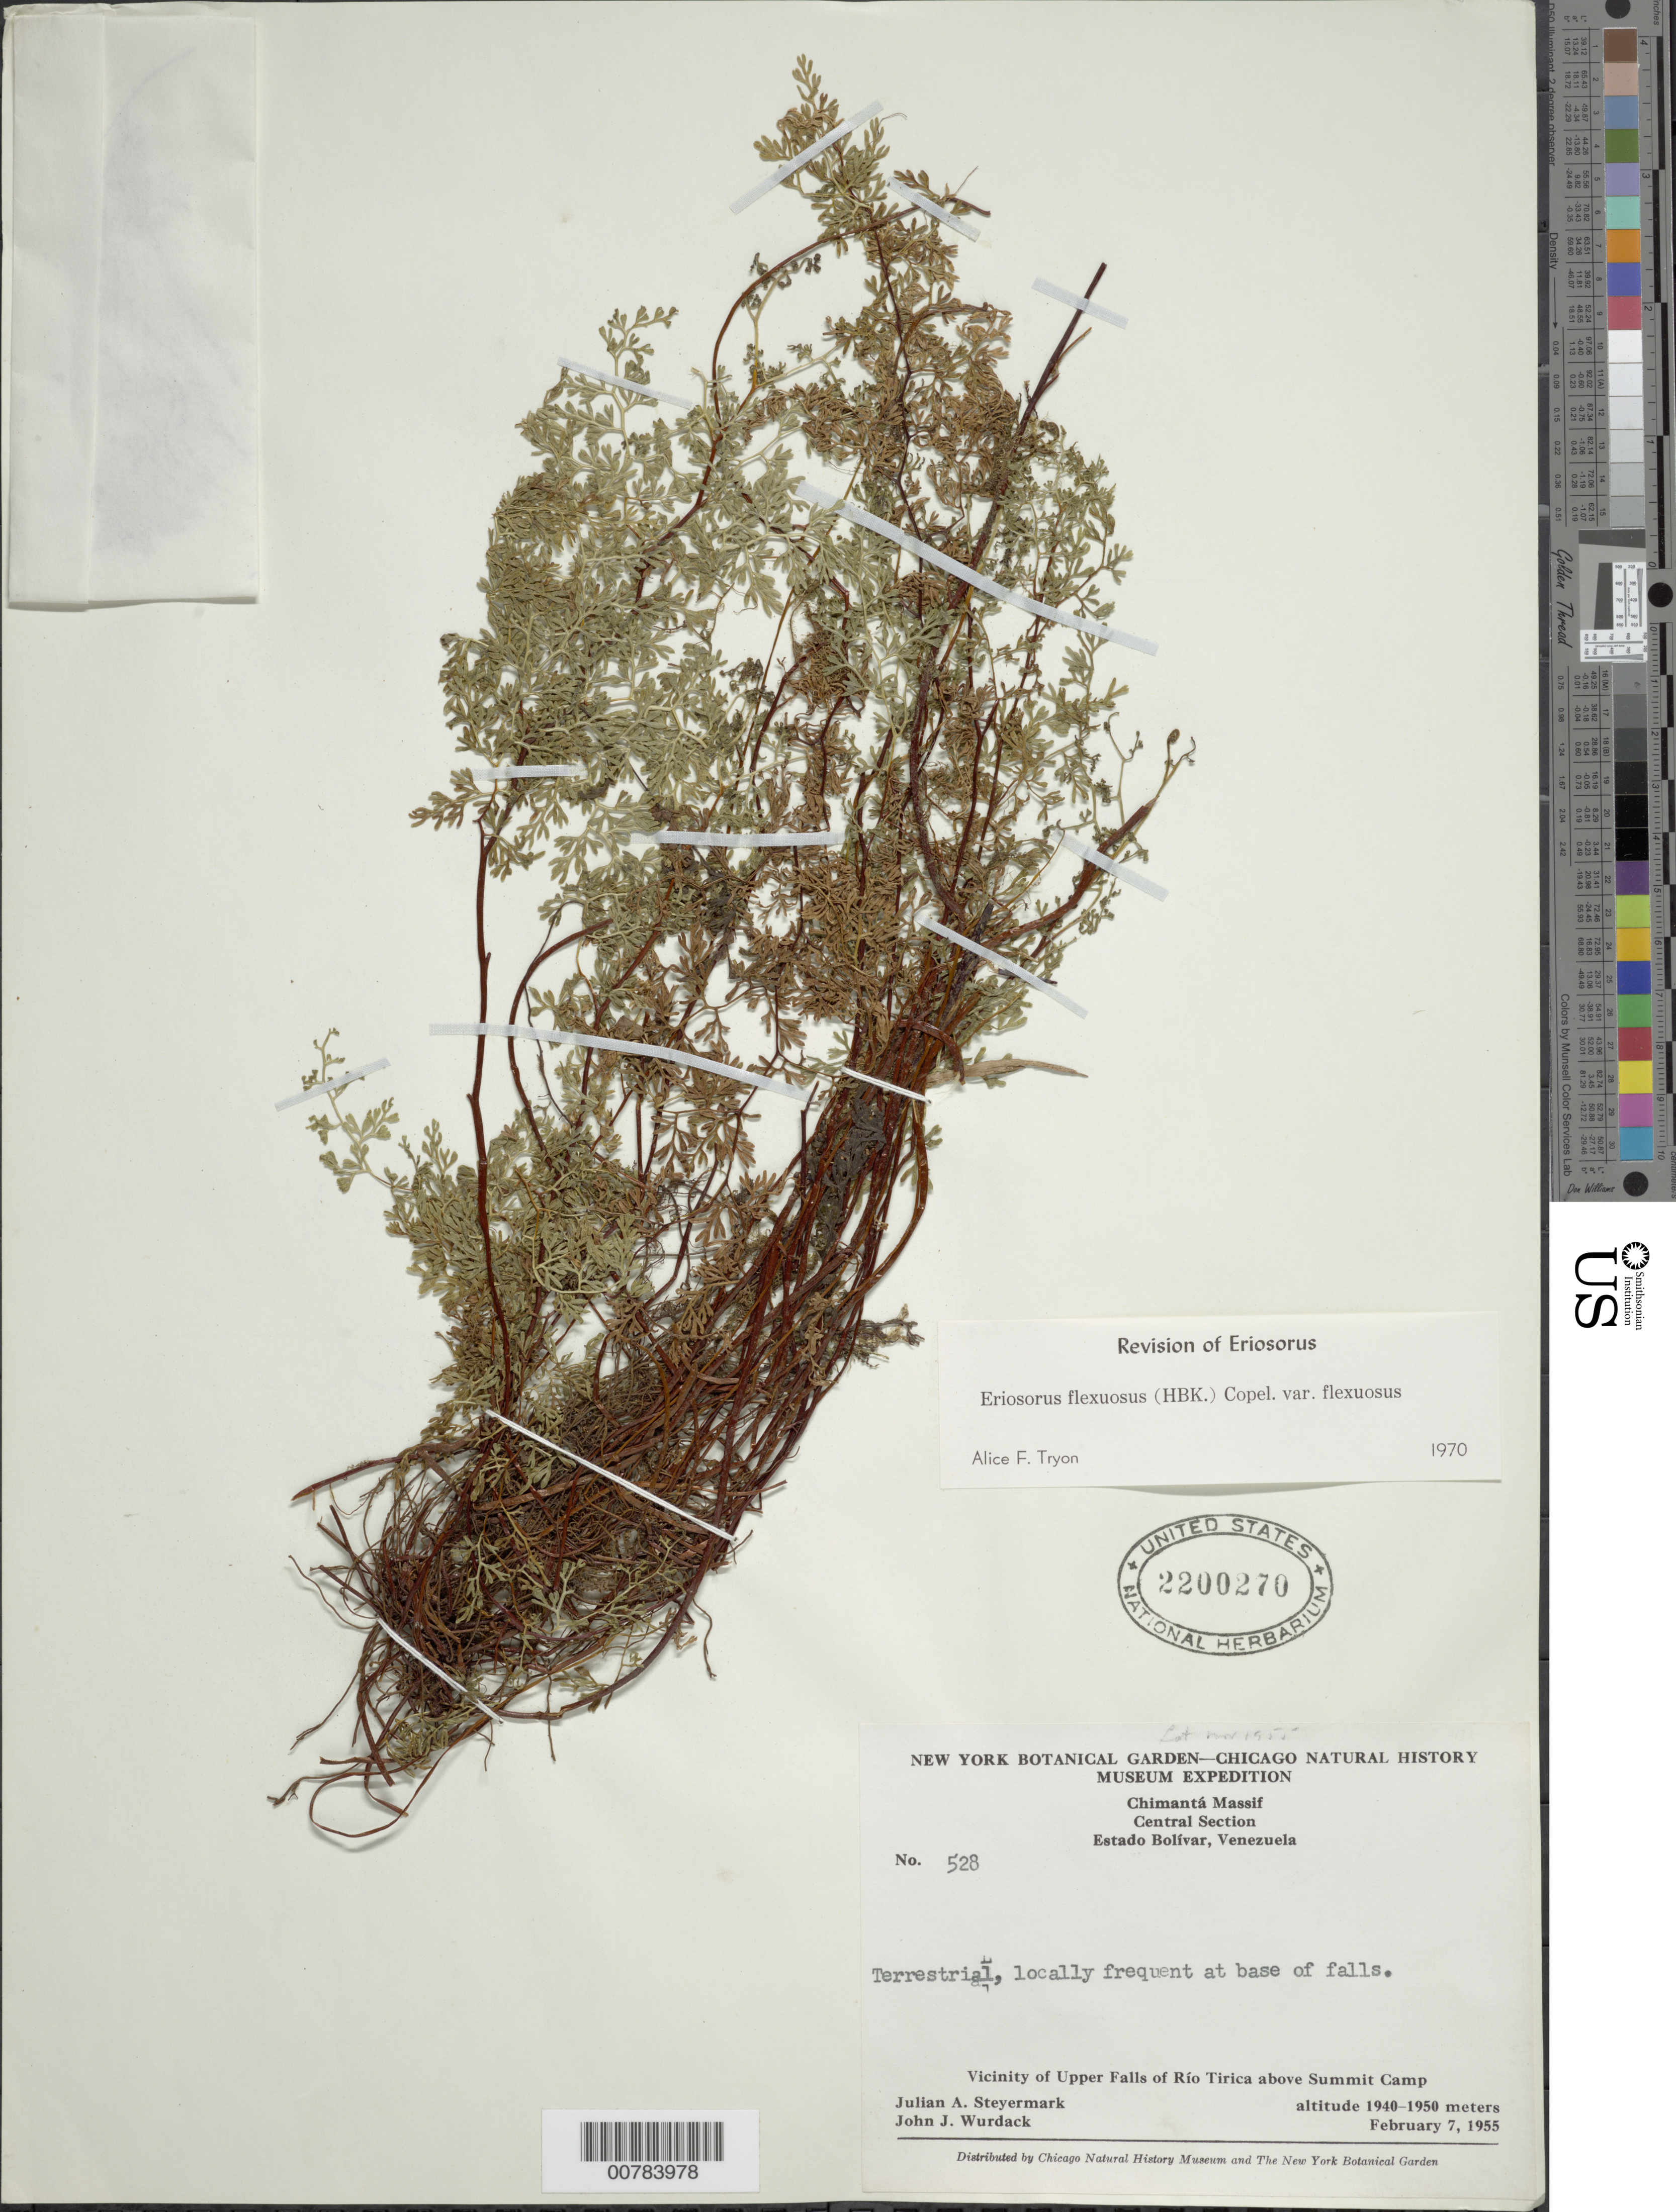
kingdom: Plantae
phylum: Tracheophyta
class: Polypodiopsida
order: Polypodiales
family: Pteridaceae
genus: Jamesonia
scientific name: Jamesonia flexuosa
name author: (Humb. & Bonpl.) Christenh.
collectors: J. Steyermark & J. J. Wurdack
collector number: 55 528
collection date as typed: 7-Feb-55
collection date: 1955-02-07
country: Venezuela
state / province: Bolívar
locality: Chimantá Massif, Upper Falls of Río Tirica above Summit Camp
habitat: In liverworts at base of falls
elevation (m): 1940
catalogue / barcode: US 2200270